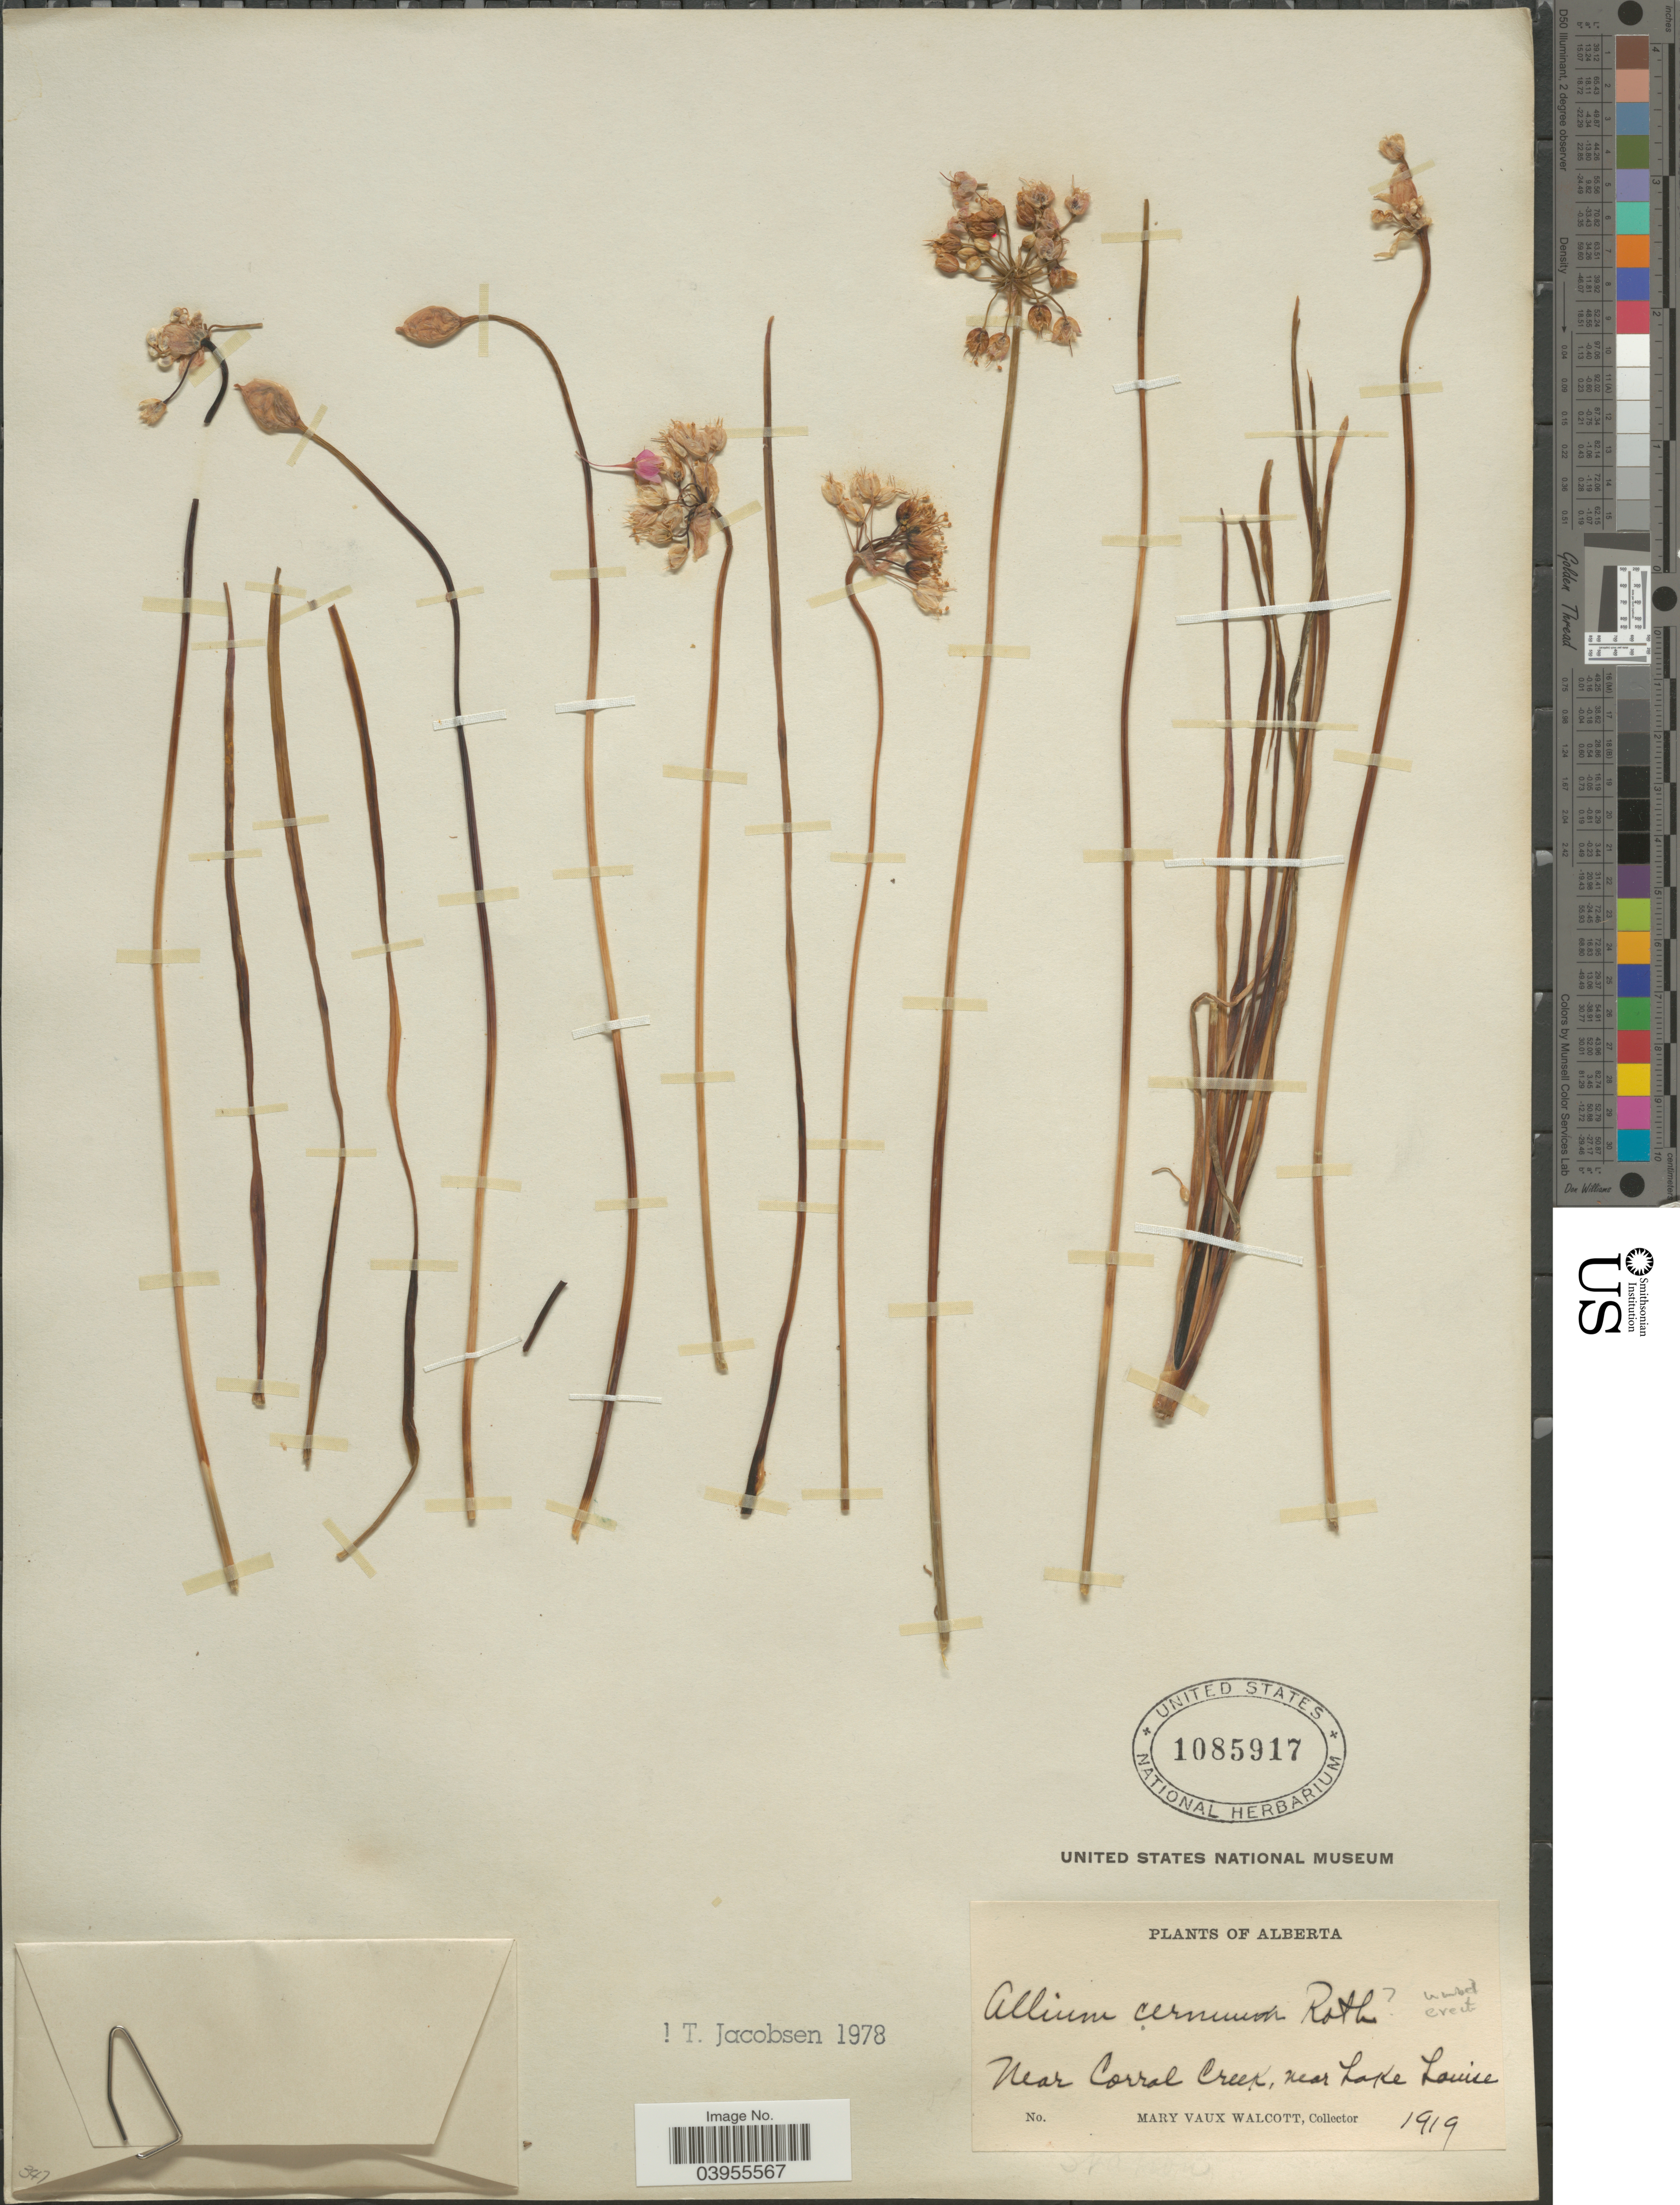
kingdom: Plantae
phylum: Tracheophyta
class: Liliopsida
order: Asparagales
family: Amaryllidaceae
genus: Allium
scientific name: Allium cernuum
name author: Roth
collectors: M. Walcott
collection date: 1919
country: Canada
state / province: Alberta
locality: Near Corral Creek, near Lake Louise.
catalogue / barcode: US 1085917